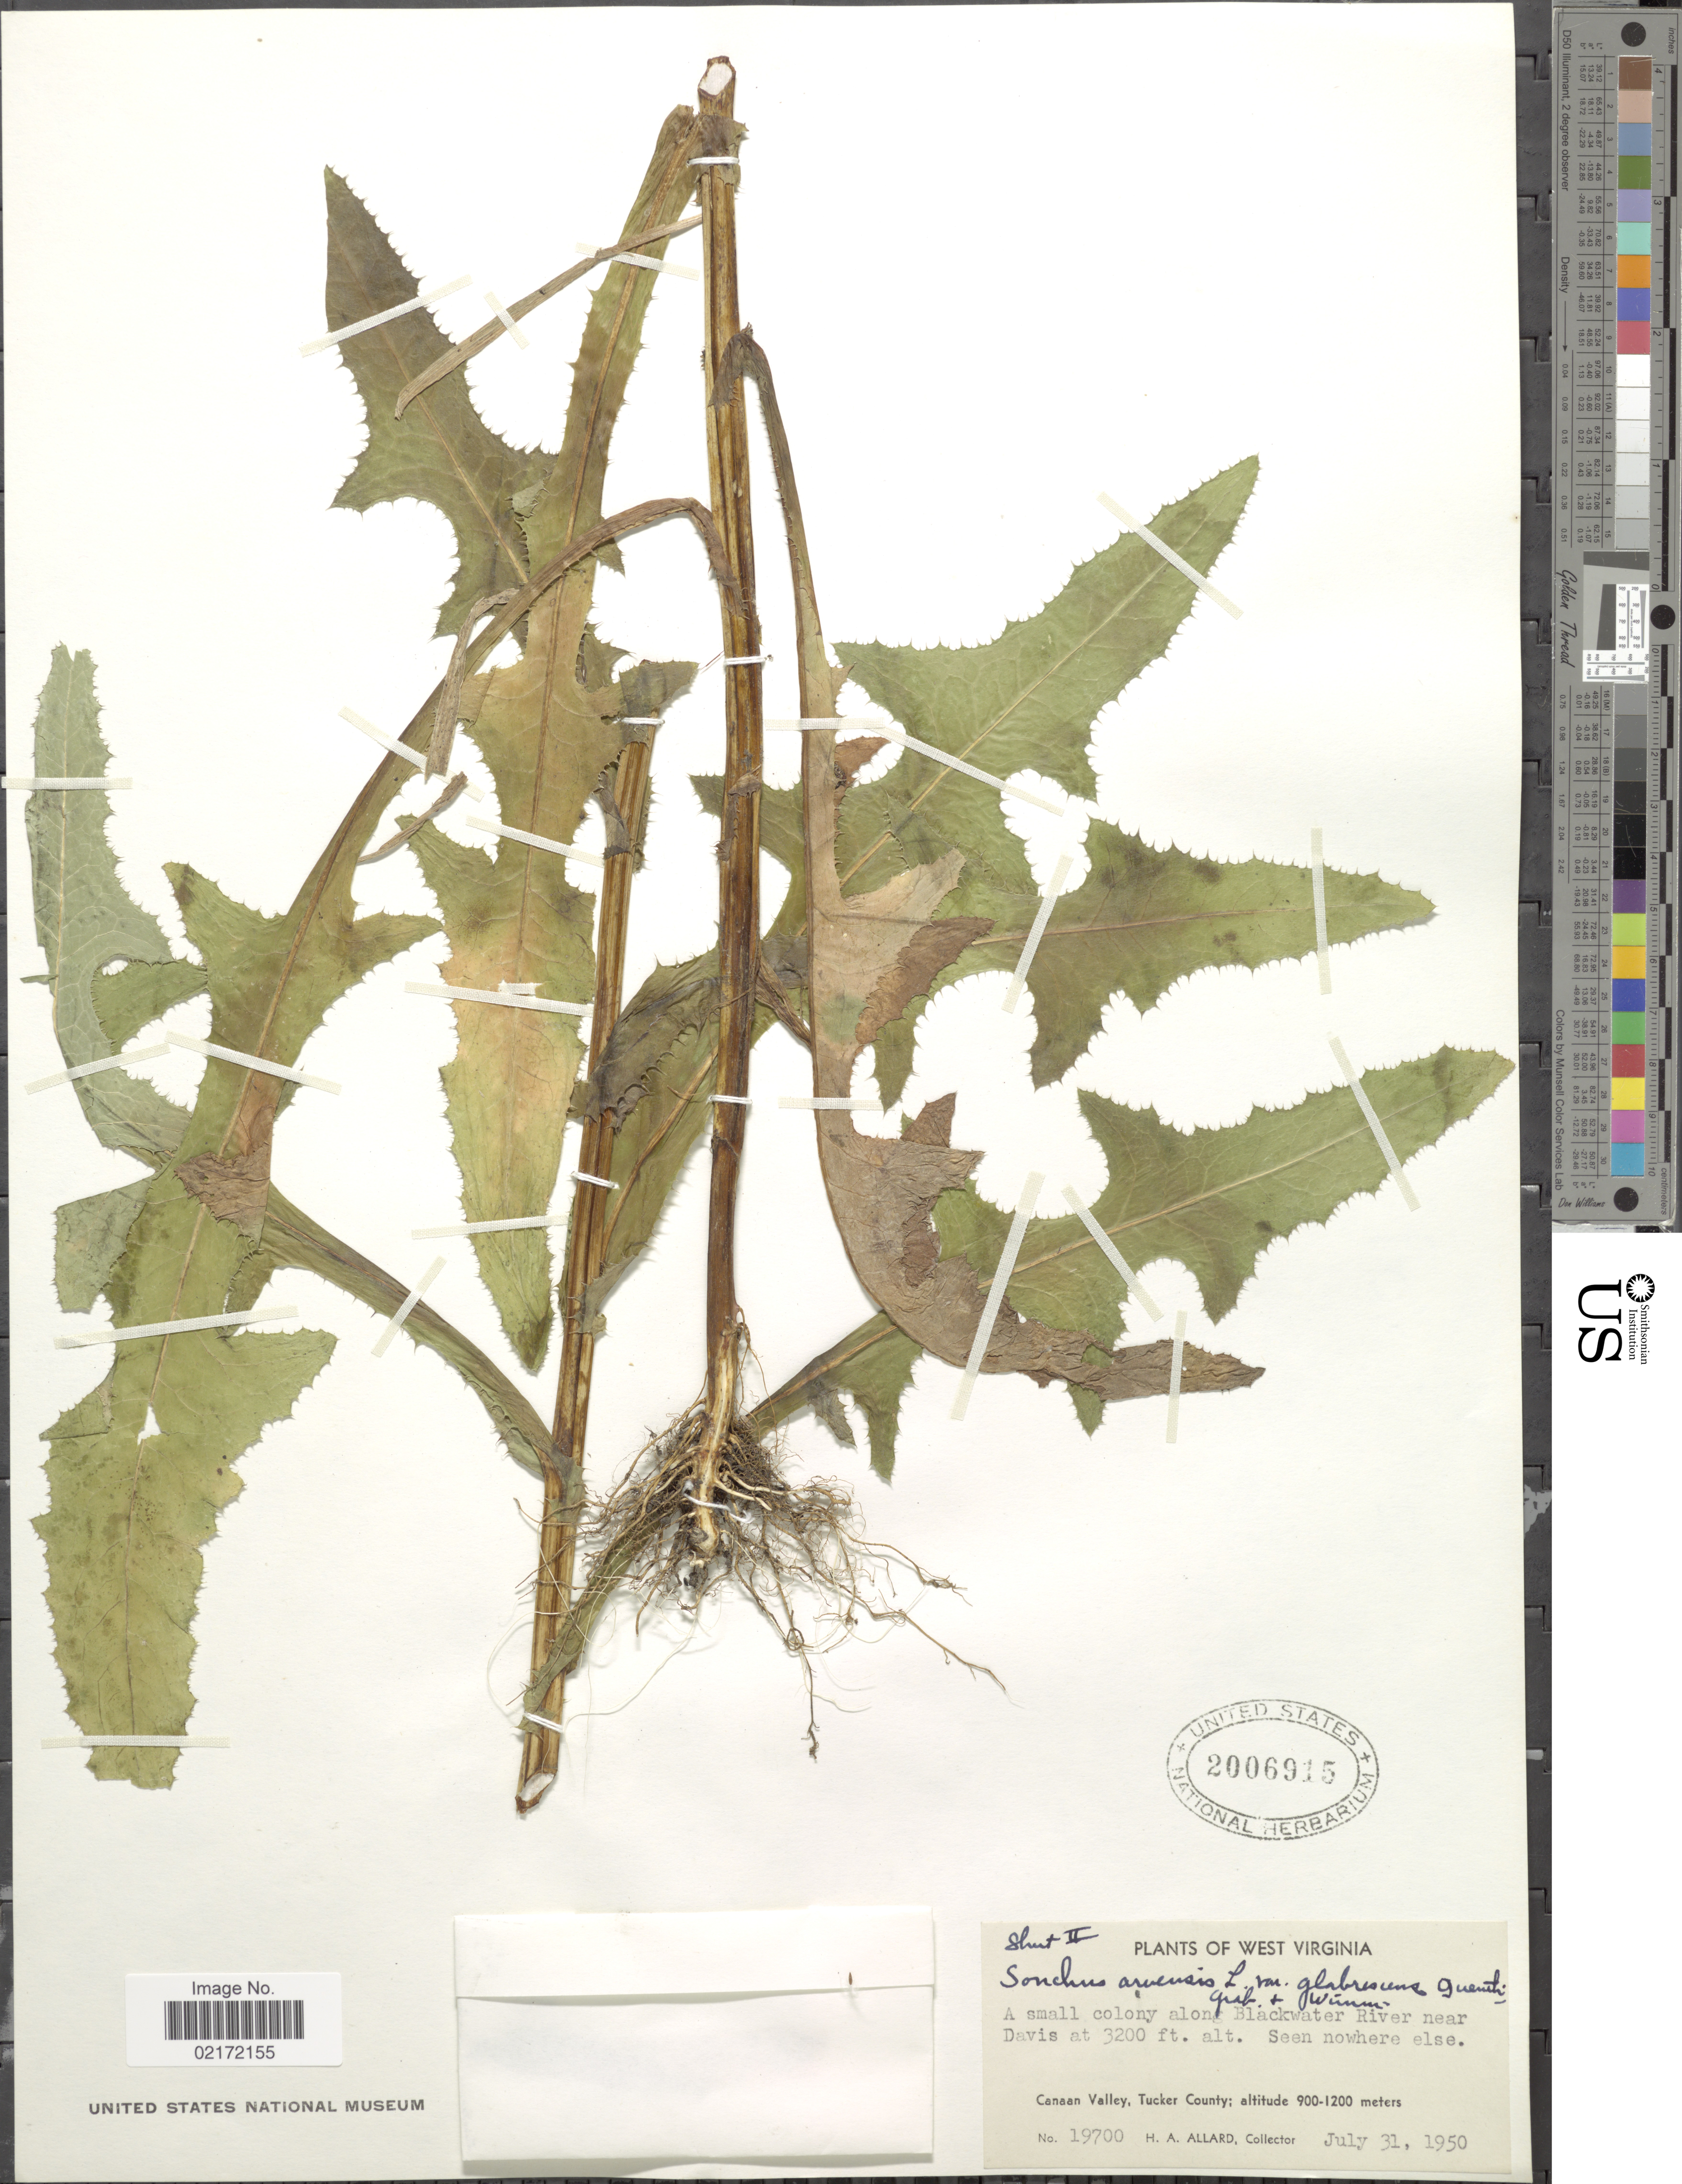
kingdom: Plantae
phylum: Tracheophyta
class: Magnoliopsida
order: Asterales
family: Asteraceae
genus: Sonchus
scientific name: Sonchus arvensis subsp. uliginosus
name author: (M. Bieb.) Nyman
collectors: H. A. Allard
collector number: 19700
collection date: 1950-07-31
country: United States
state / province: West Virginia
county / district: Tucker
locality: A small colony along Blackwater River near Davis. Canaan Valley, Tucker County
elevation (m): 900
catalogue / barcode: US 2006915